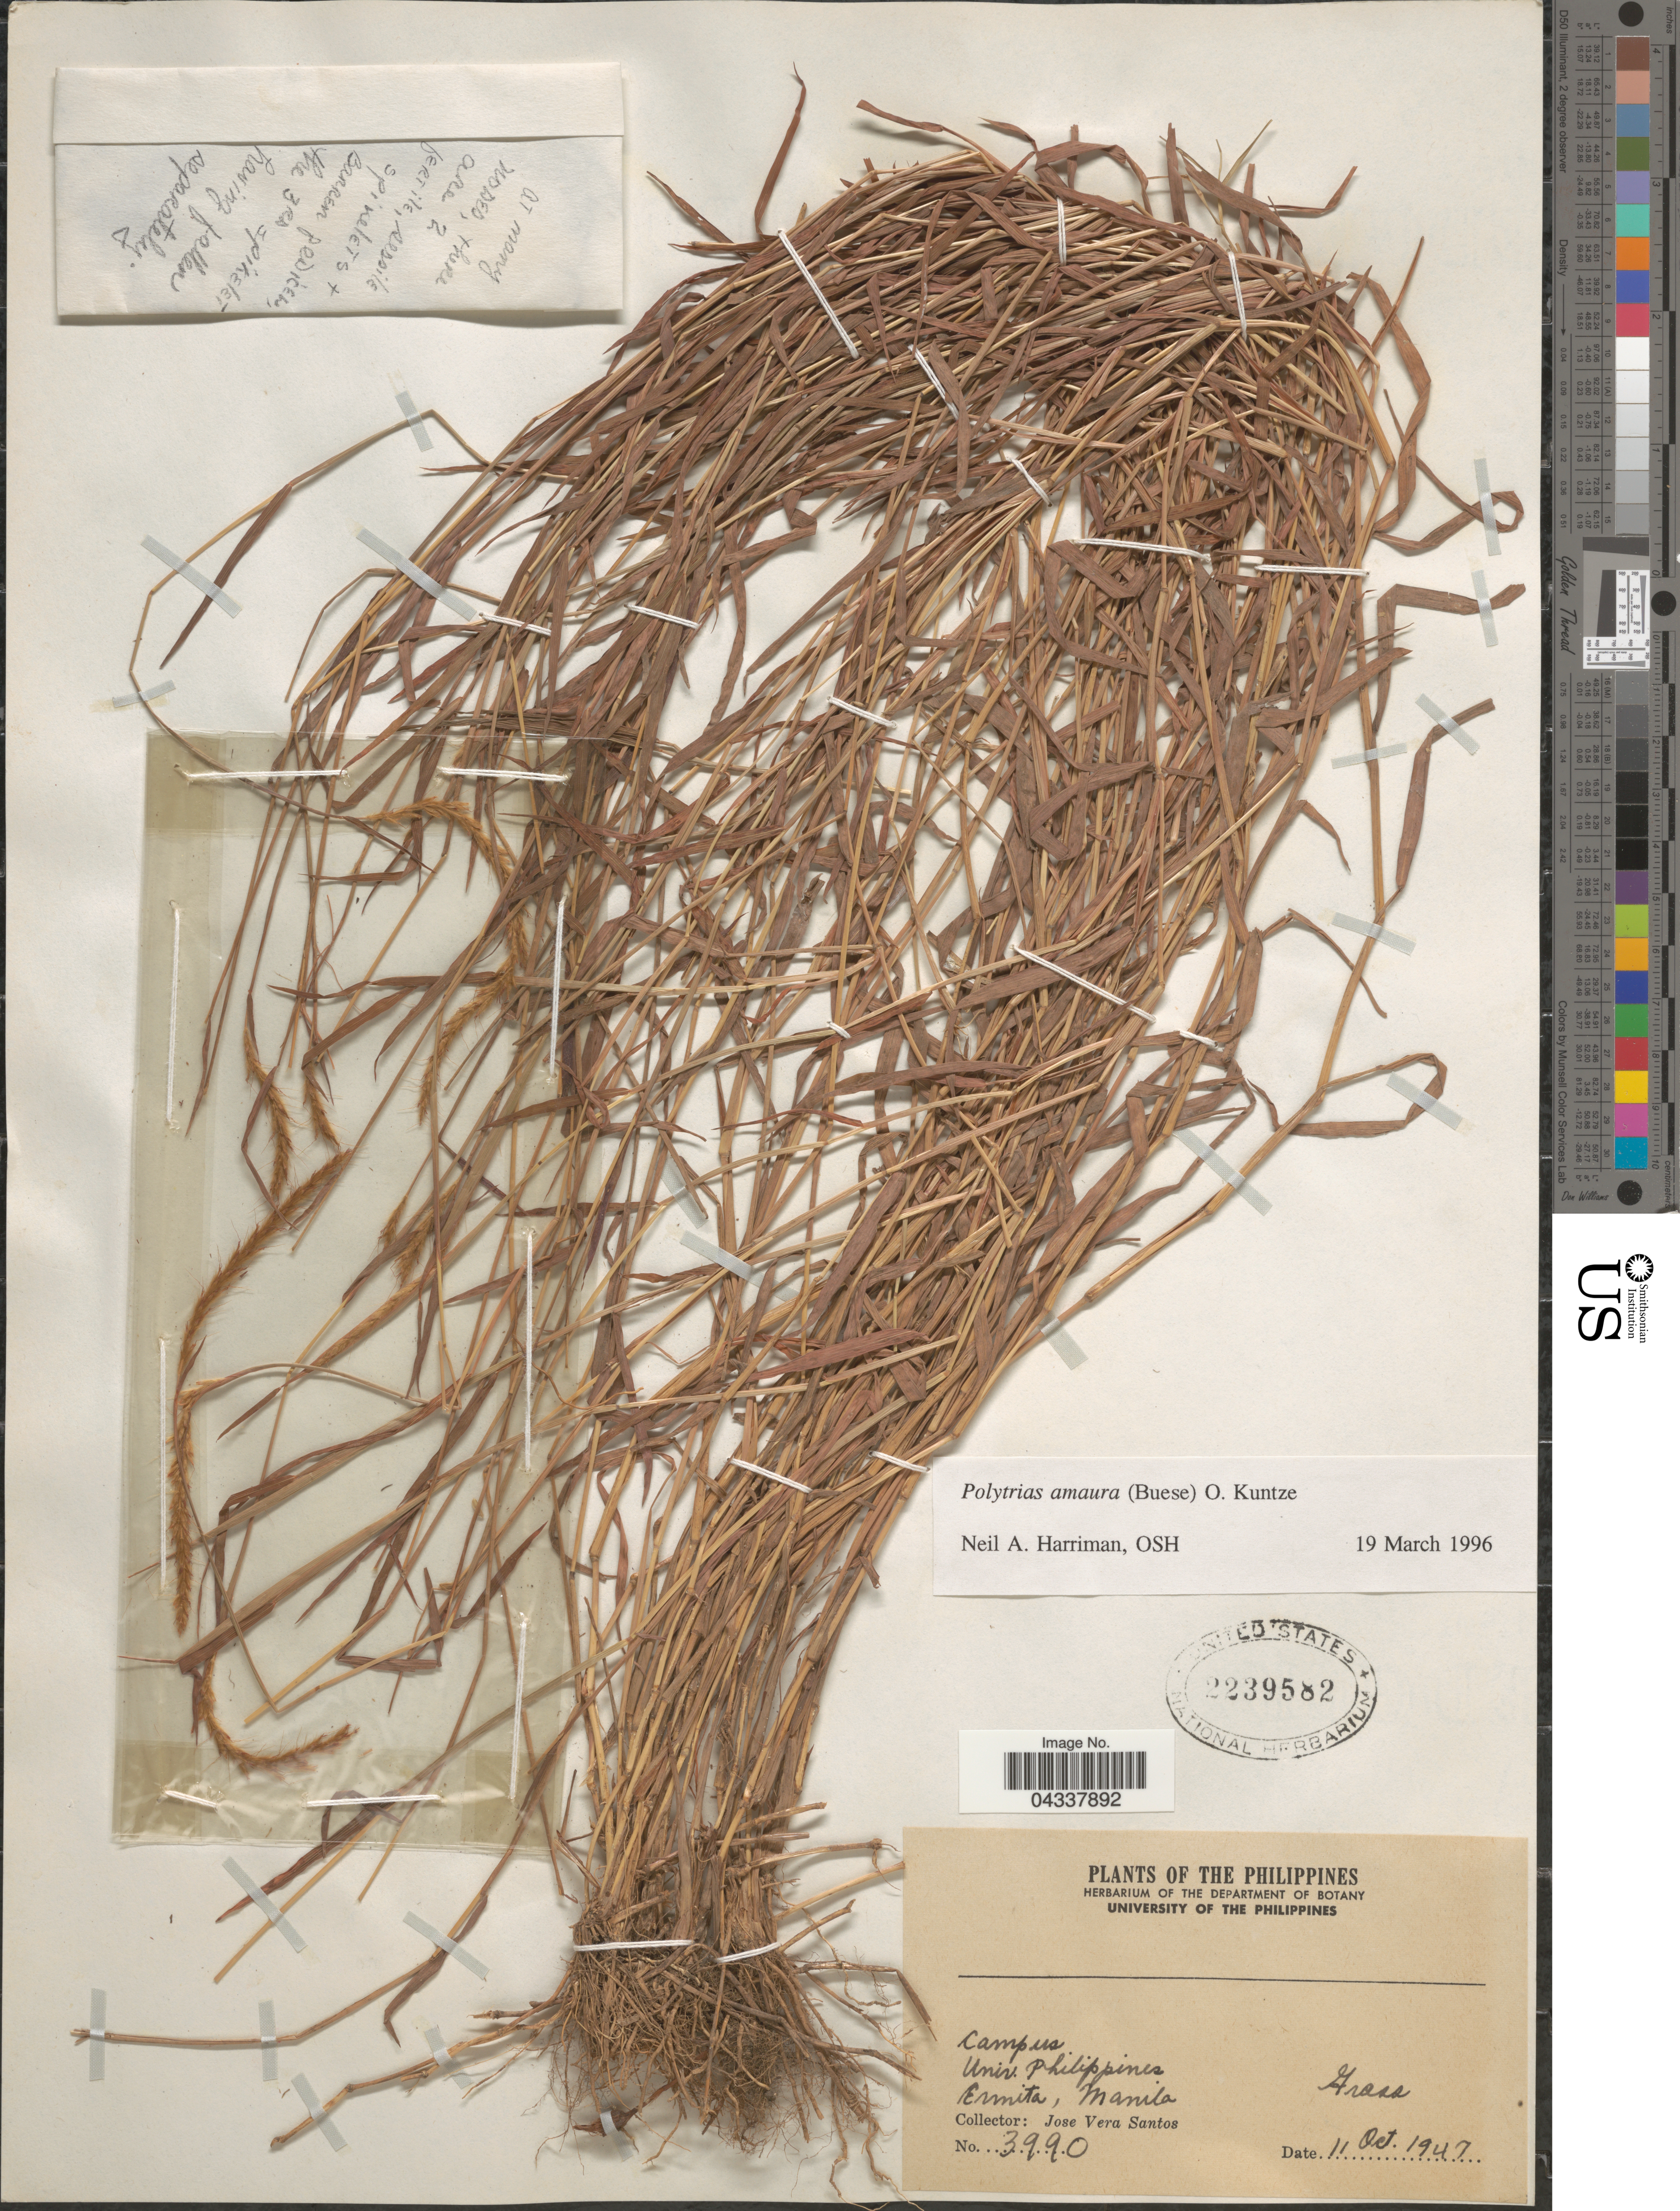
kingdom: Plantae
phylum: Tracheophyta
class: Liliopsida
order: Poales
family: Poaceae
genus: Polytrias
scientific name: Polytrias indica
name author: (Houtt.) Veldkamp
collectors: J. Vera Santos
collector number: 3990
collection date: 1947-10-11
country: Philippines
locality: Campus. Univ. Philippines. Ermita, Manila.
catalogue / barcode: US 2239582